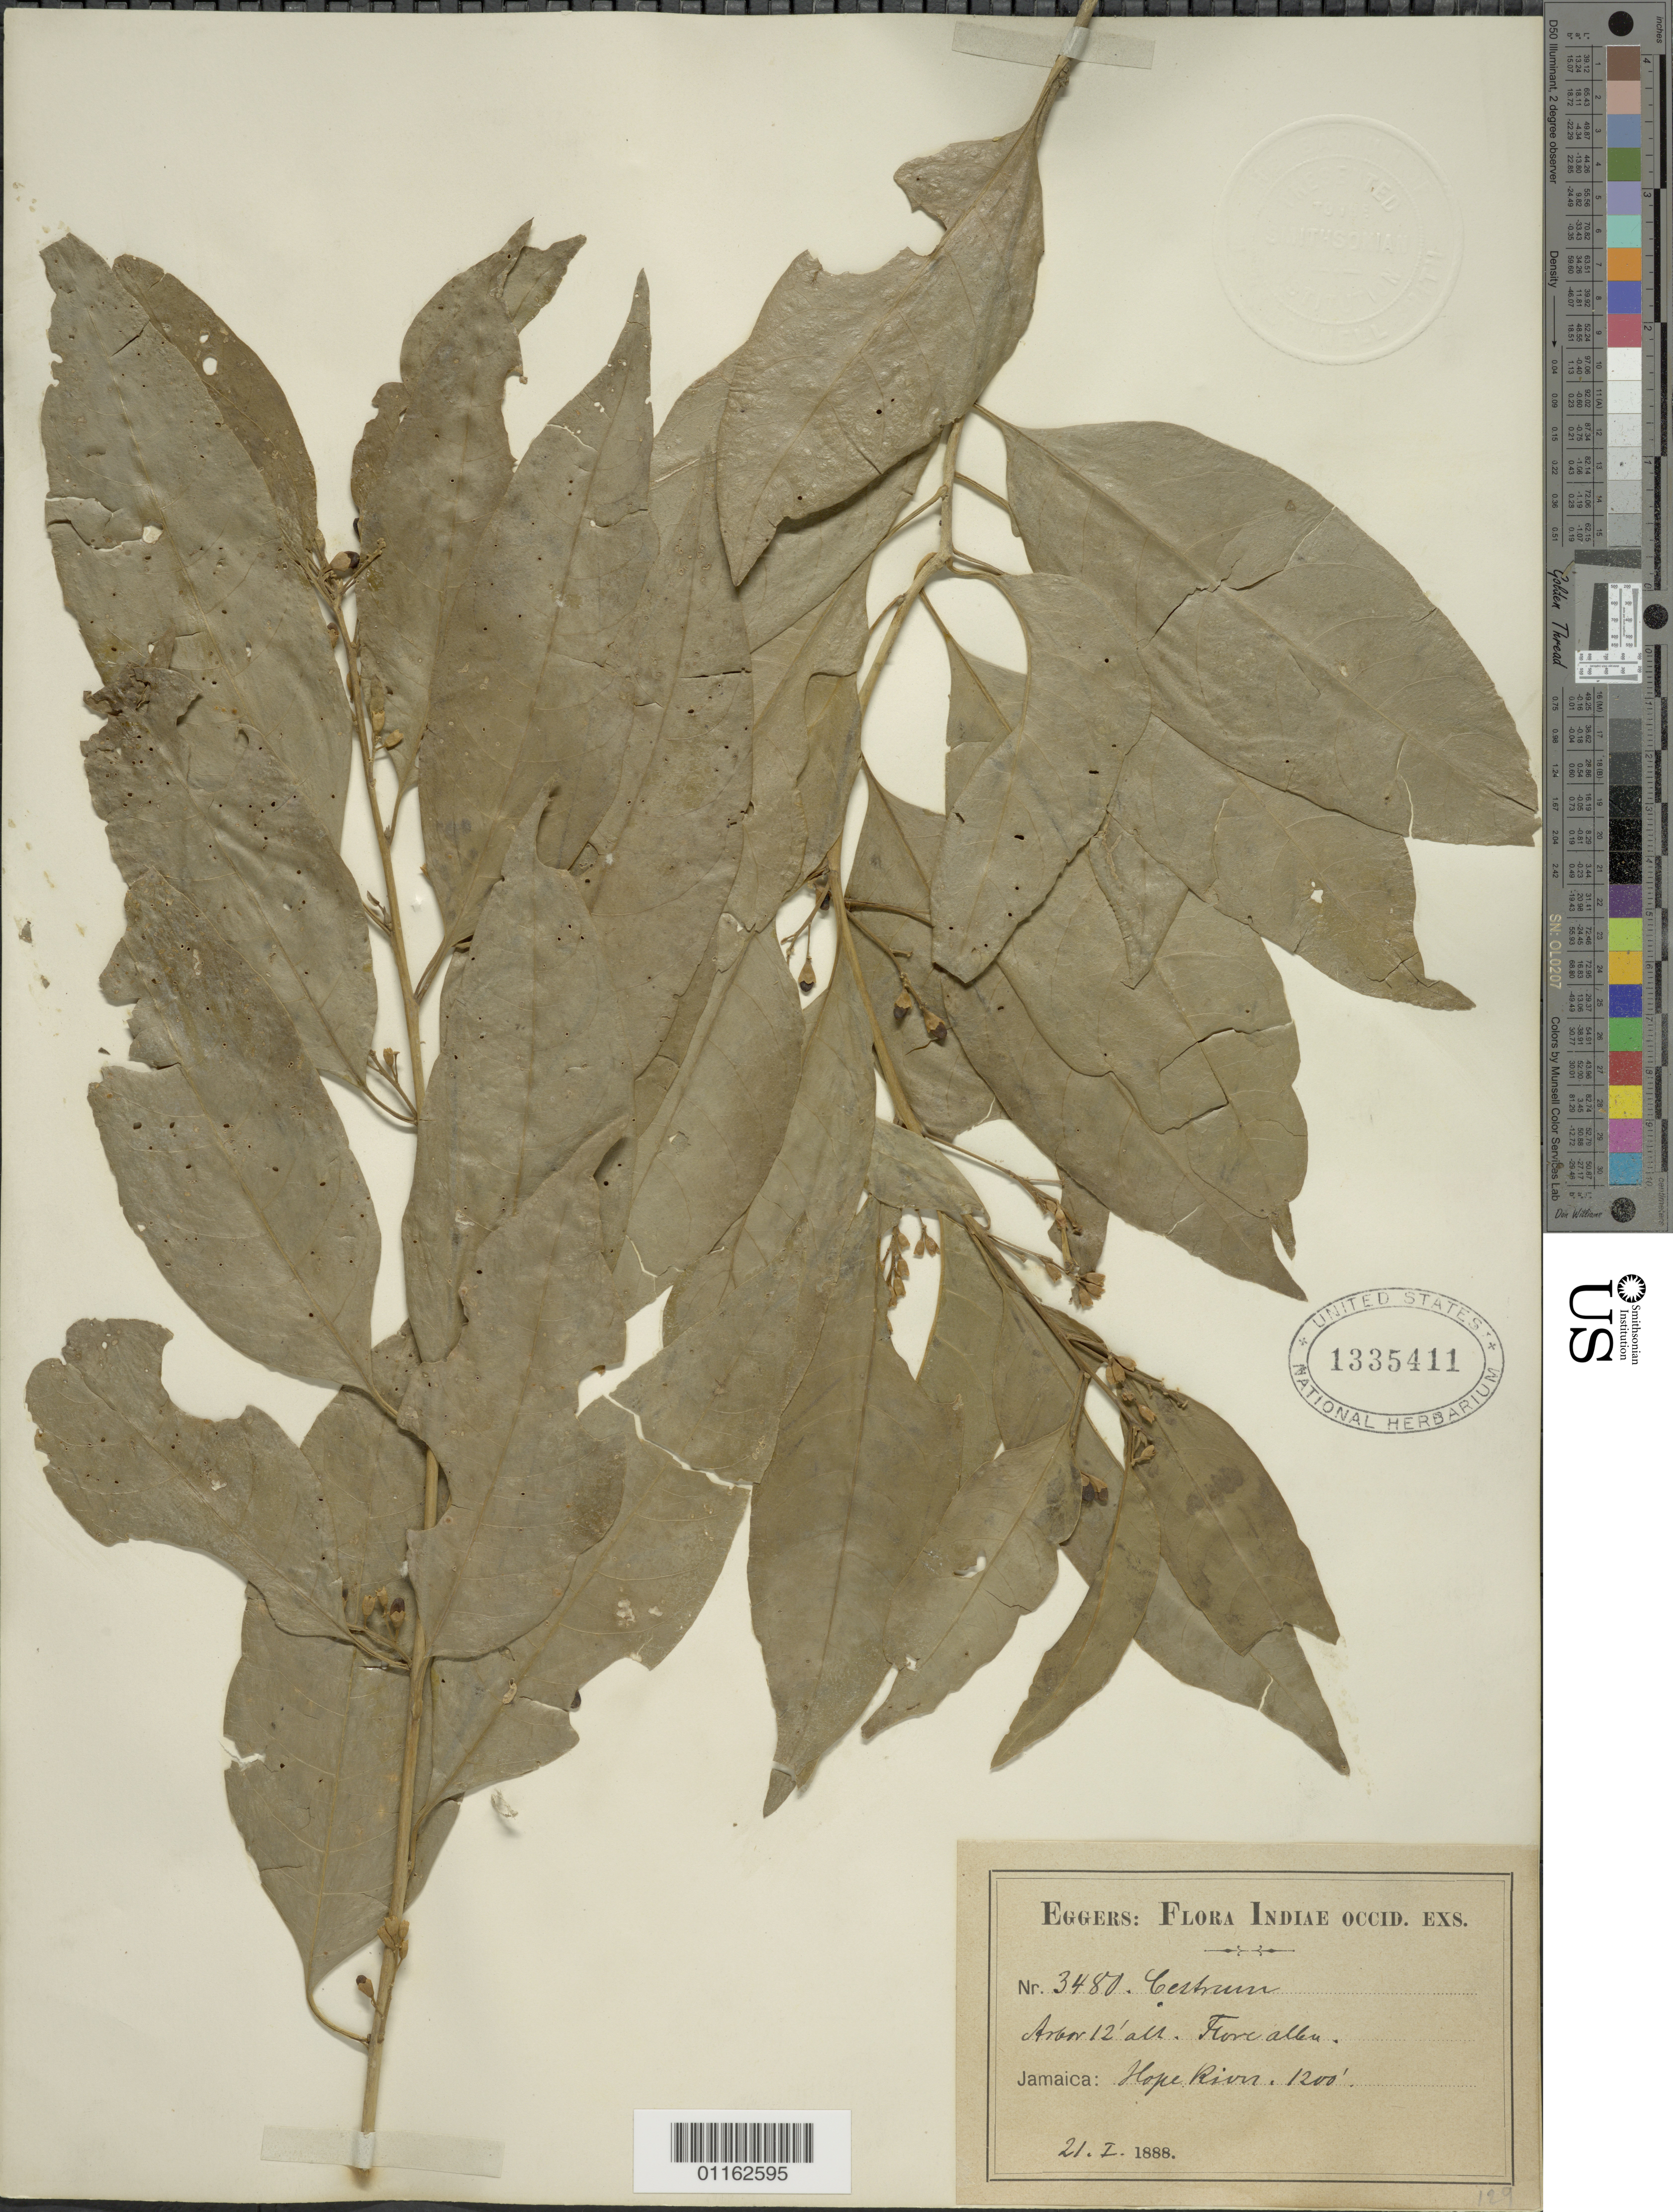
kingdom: Plantae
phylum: Tracheophyta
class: Magnoliopsida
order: Solanales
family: Solanaceae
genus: Cestrum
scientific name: Cestrum sp.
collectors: -. Eggers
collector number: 3480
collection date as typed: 21 Jan 1888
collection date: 1888-01-21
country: Jamaica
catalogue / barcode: US 1335411